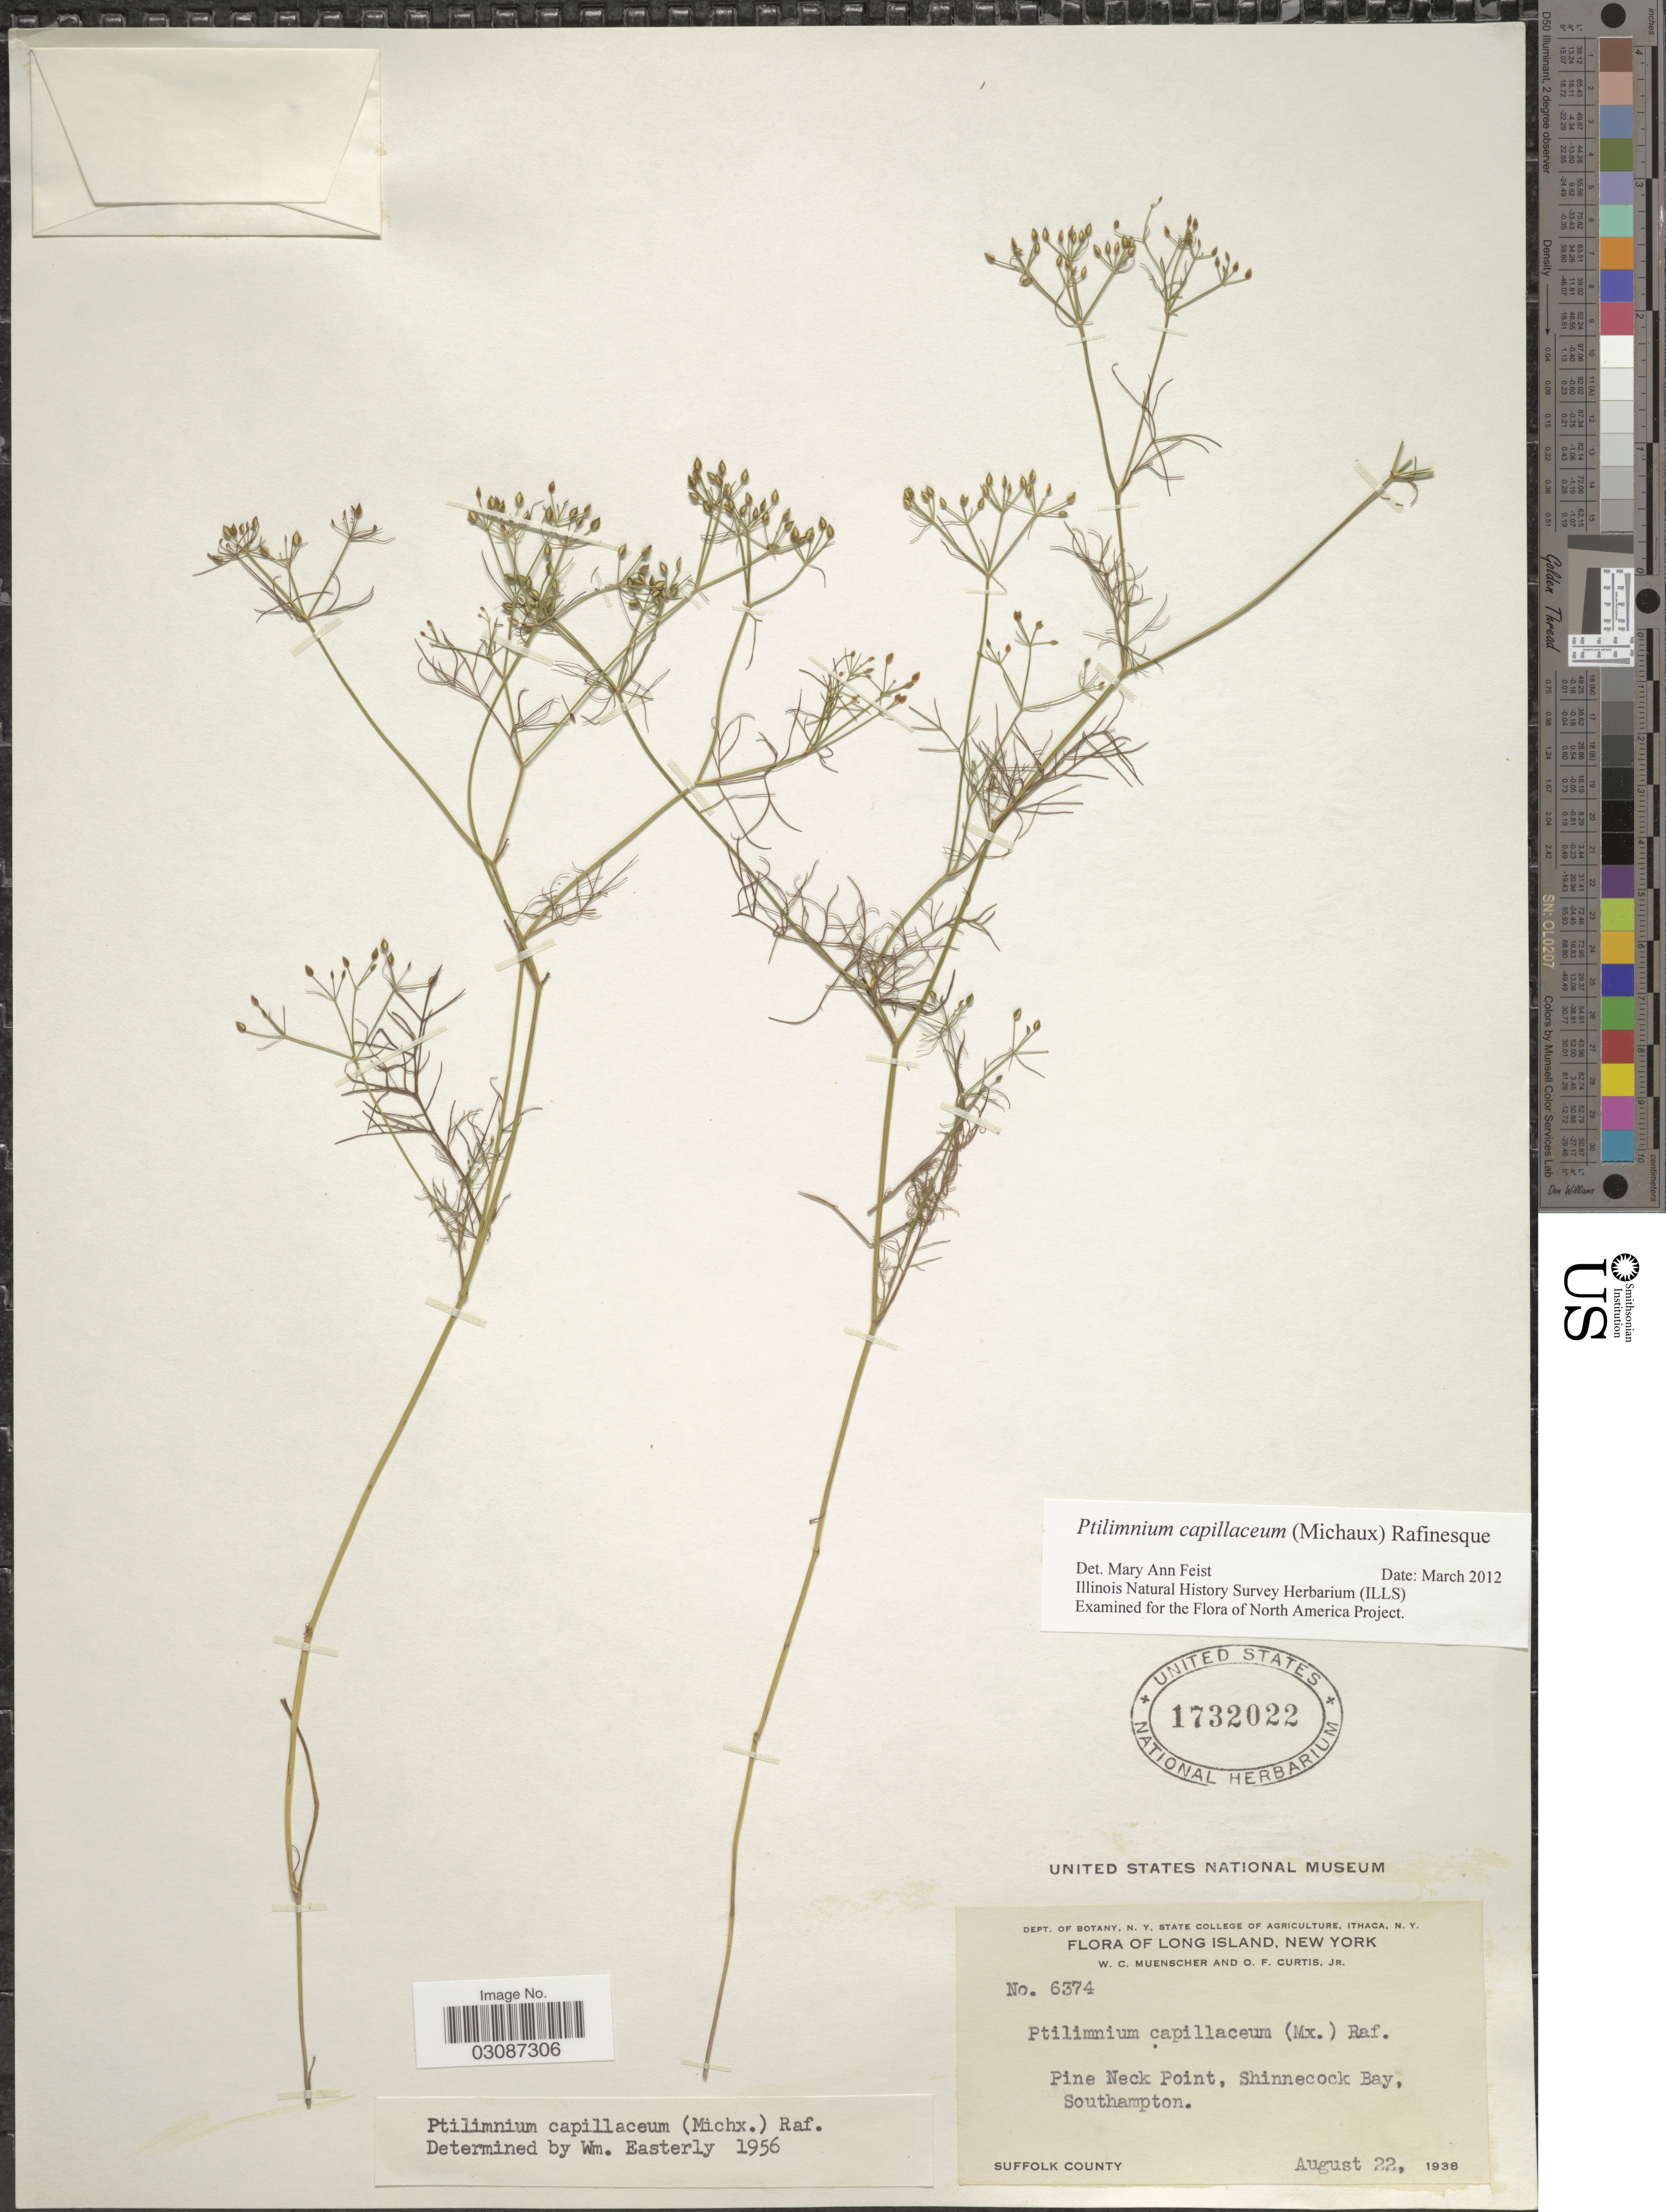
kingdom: Plantae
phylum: Tracheophyta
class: Magnoliopsida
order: Apiales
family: Apiaceae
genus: Ptilimnium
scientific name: Ptilimnium capillaceum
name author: (Michx.) Raf.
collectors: W. Muenscher & O. Curtis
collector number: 6374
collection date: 1938-08-22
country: United States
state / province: New York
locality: Long Island. Pine Neck Point, Shinnecock Bay, Southampton. Suffolk County.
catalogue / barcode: US 1732022